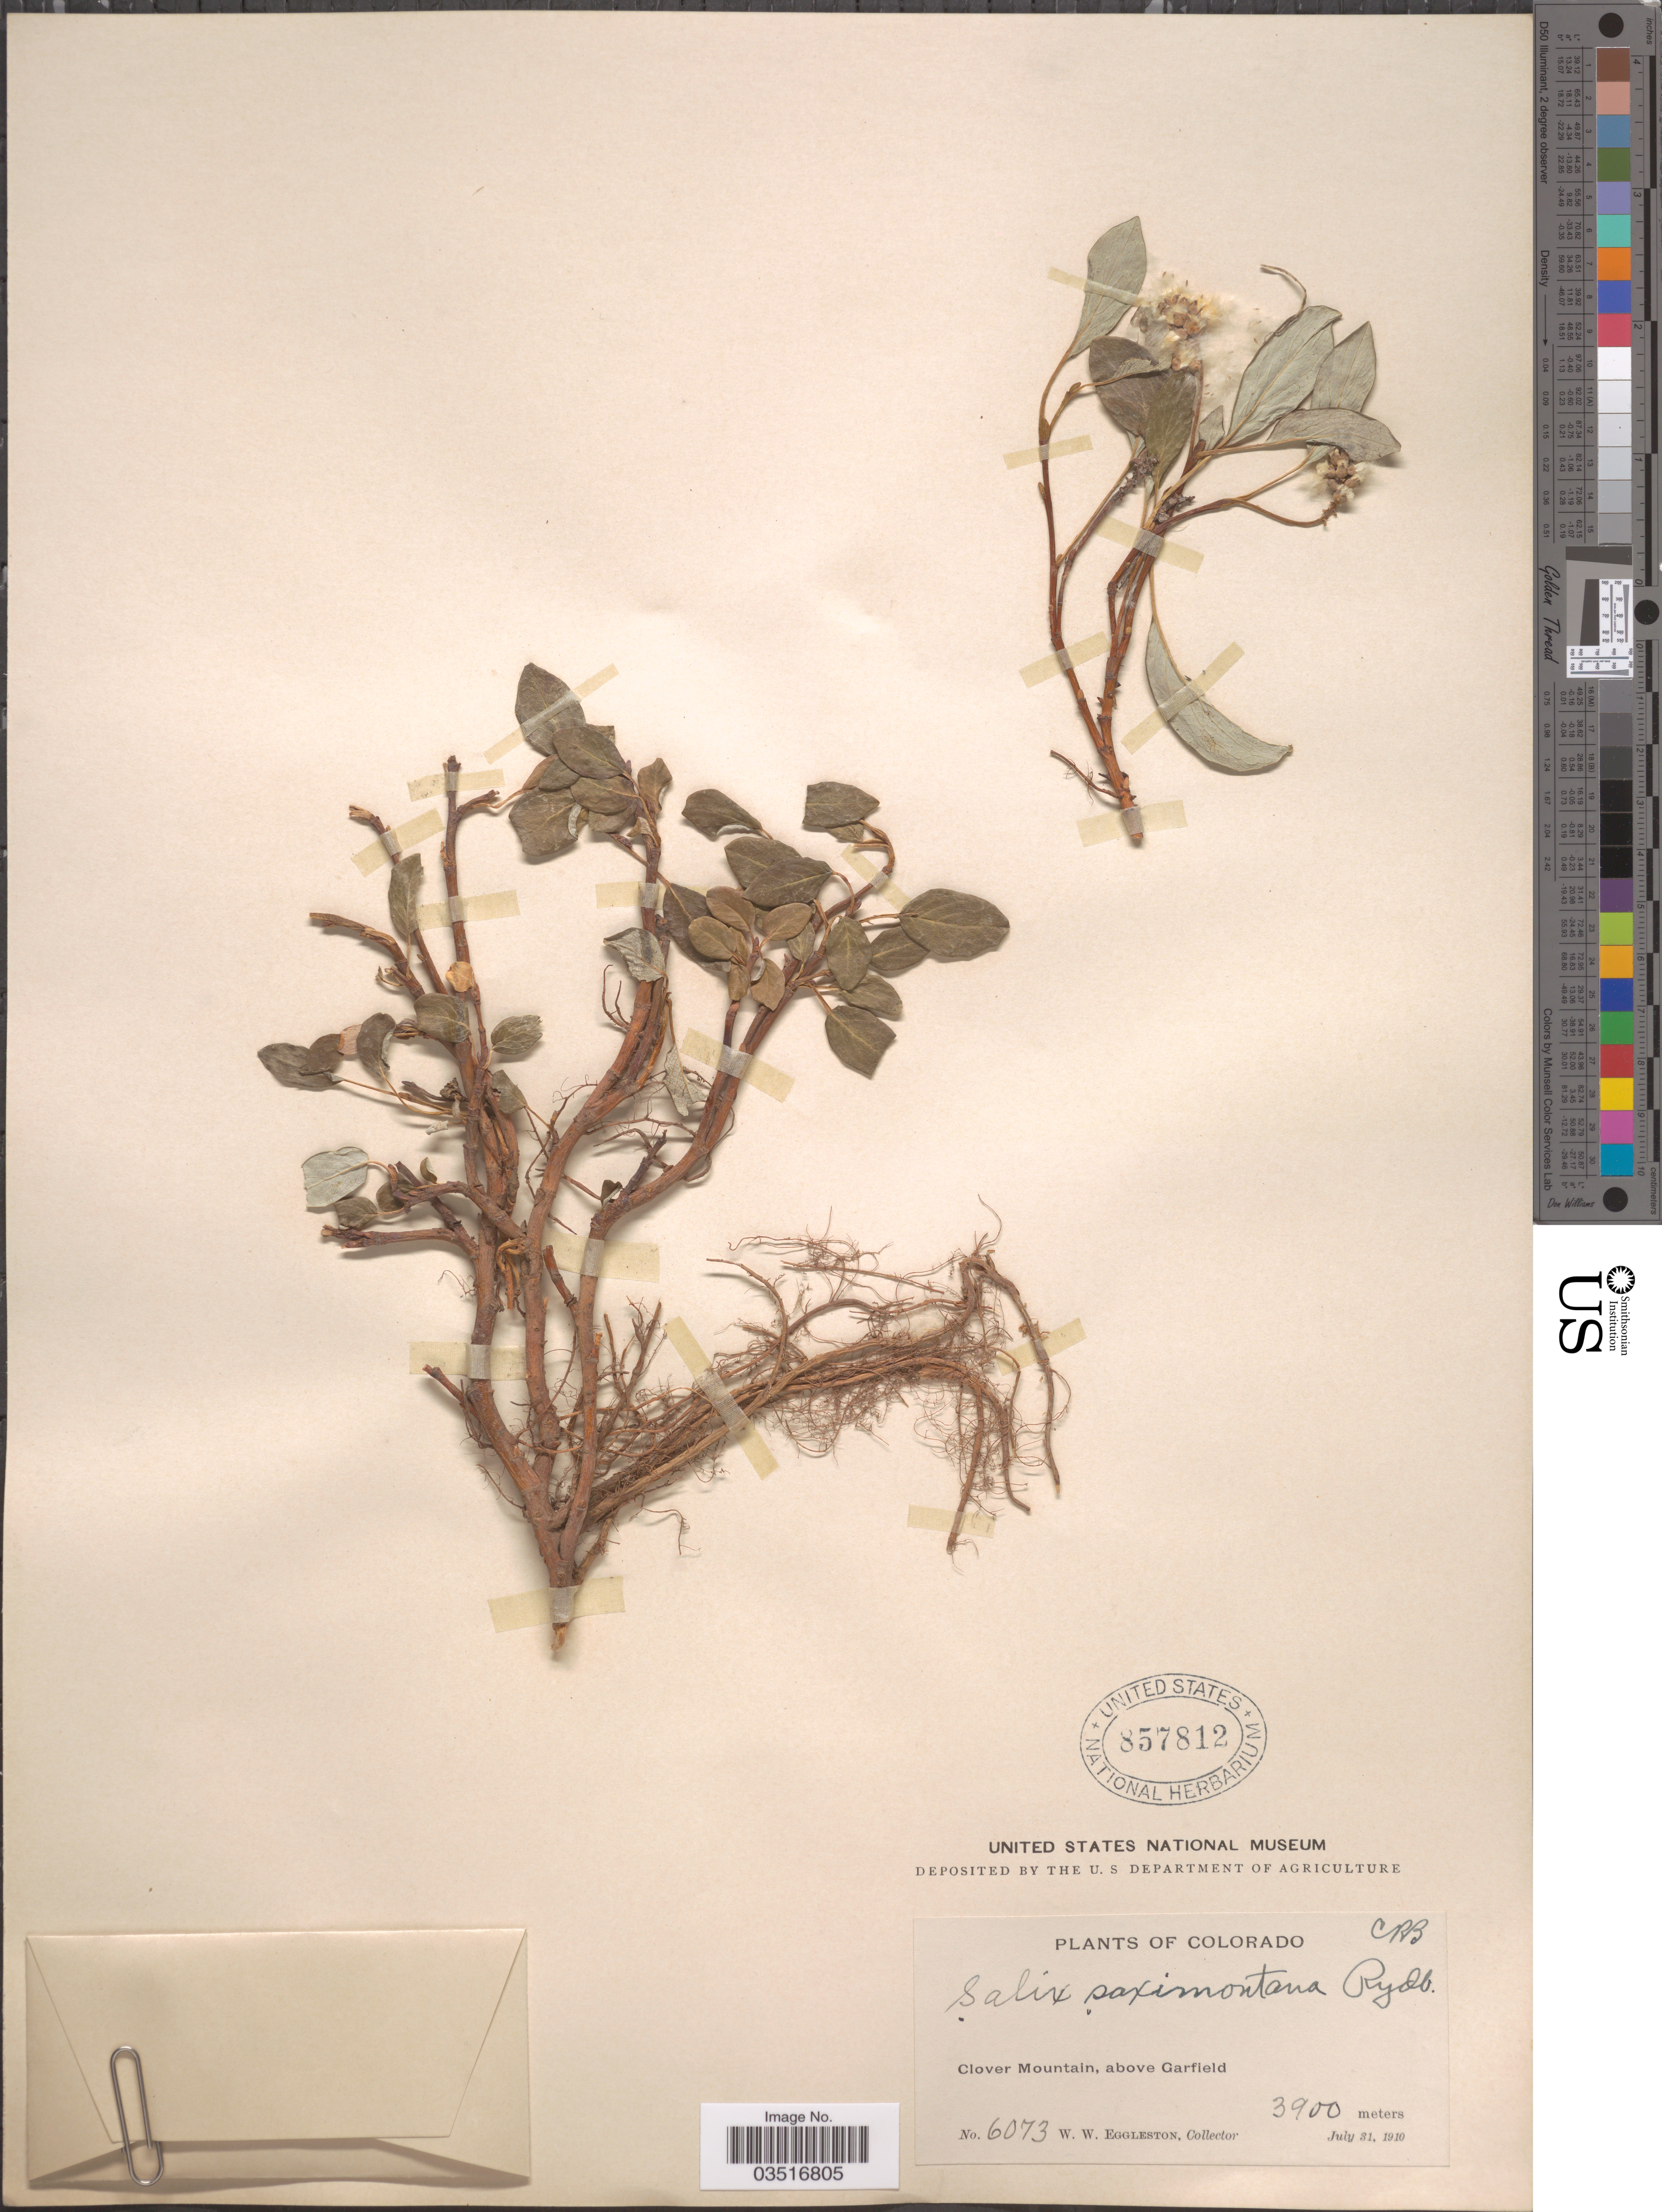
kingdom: Plantae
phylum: Tracheophyta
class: Magnoliopsida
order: Malpighiales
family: Salicaceae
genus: Salix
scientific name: Salix saximontana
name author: Rydb.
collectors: W. W. Eggleston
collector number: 6073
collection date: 1910-07-31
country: United States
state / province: Colorado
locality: Clover Mountain, above Garfield.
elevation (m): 3900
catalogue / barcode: US 857812